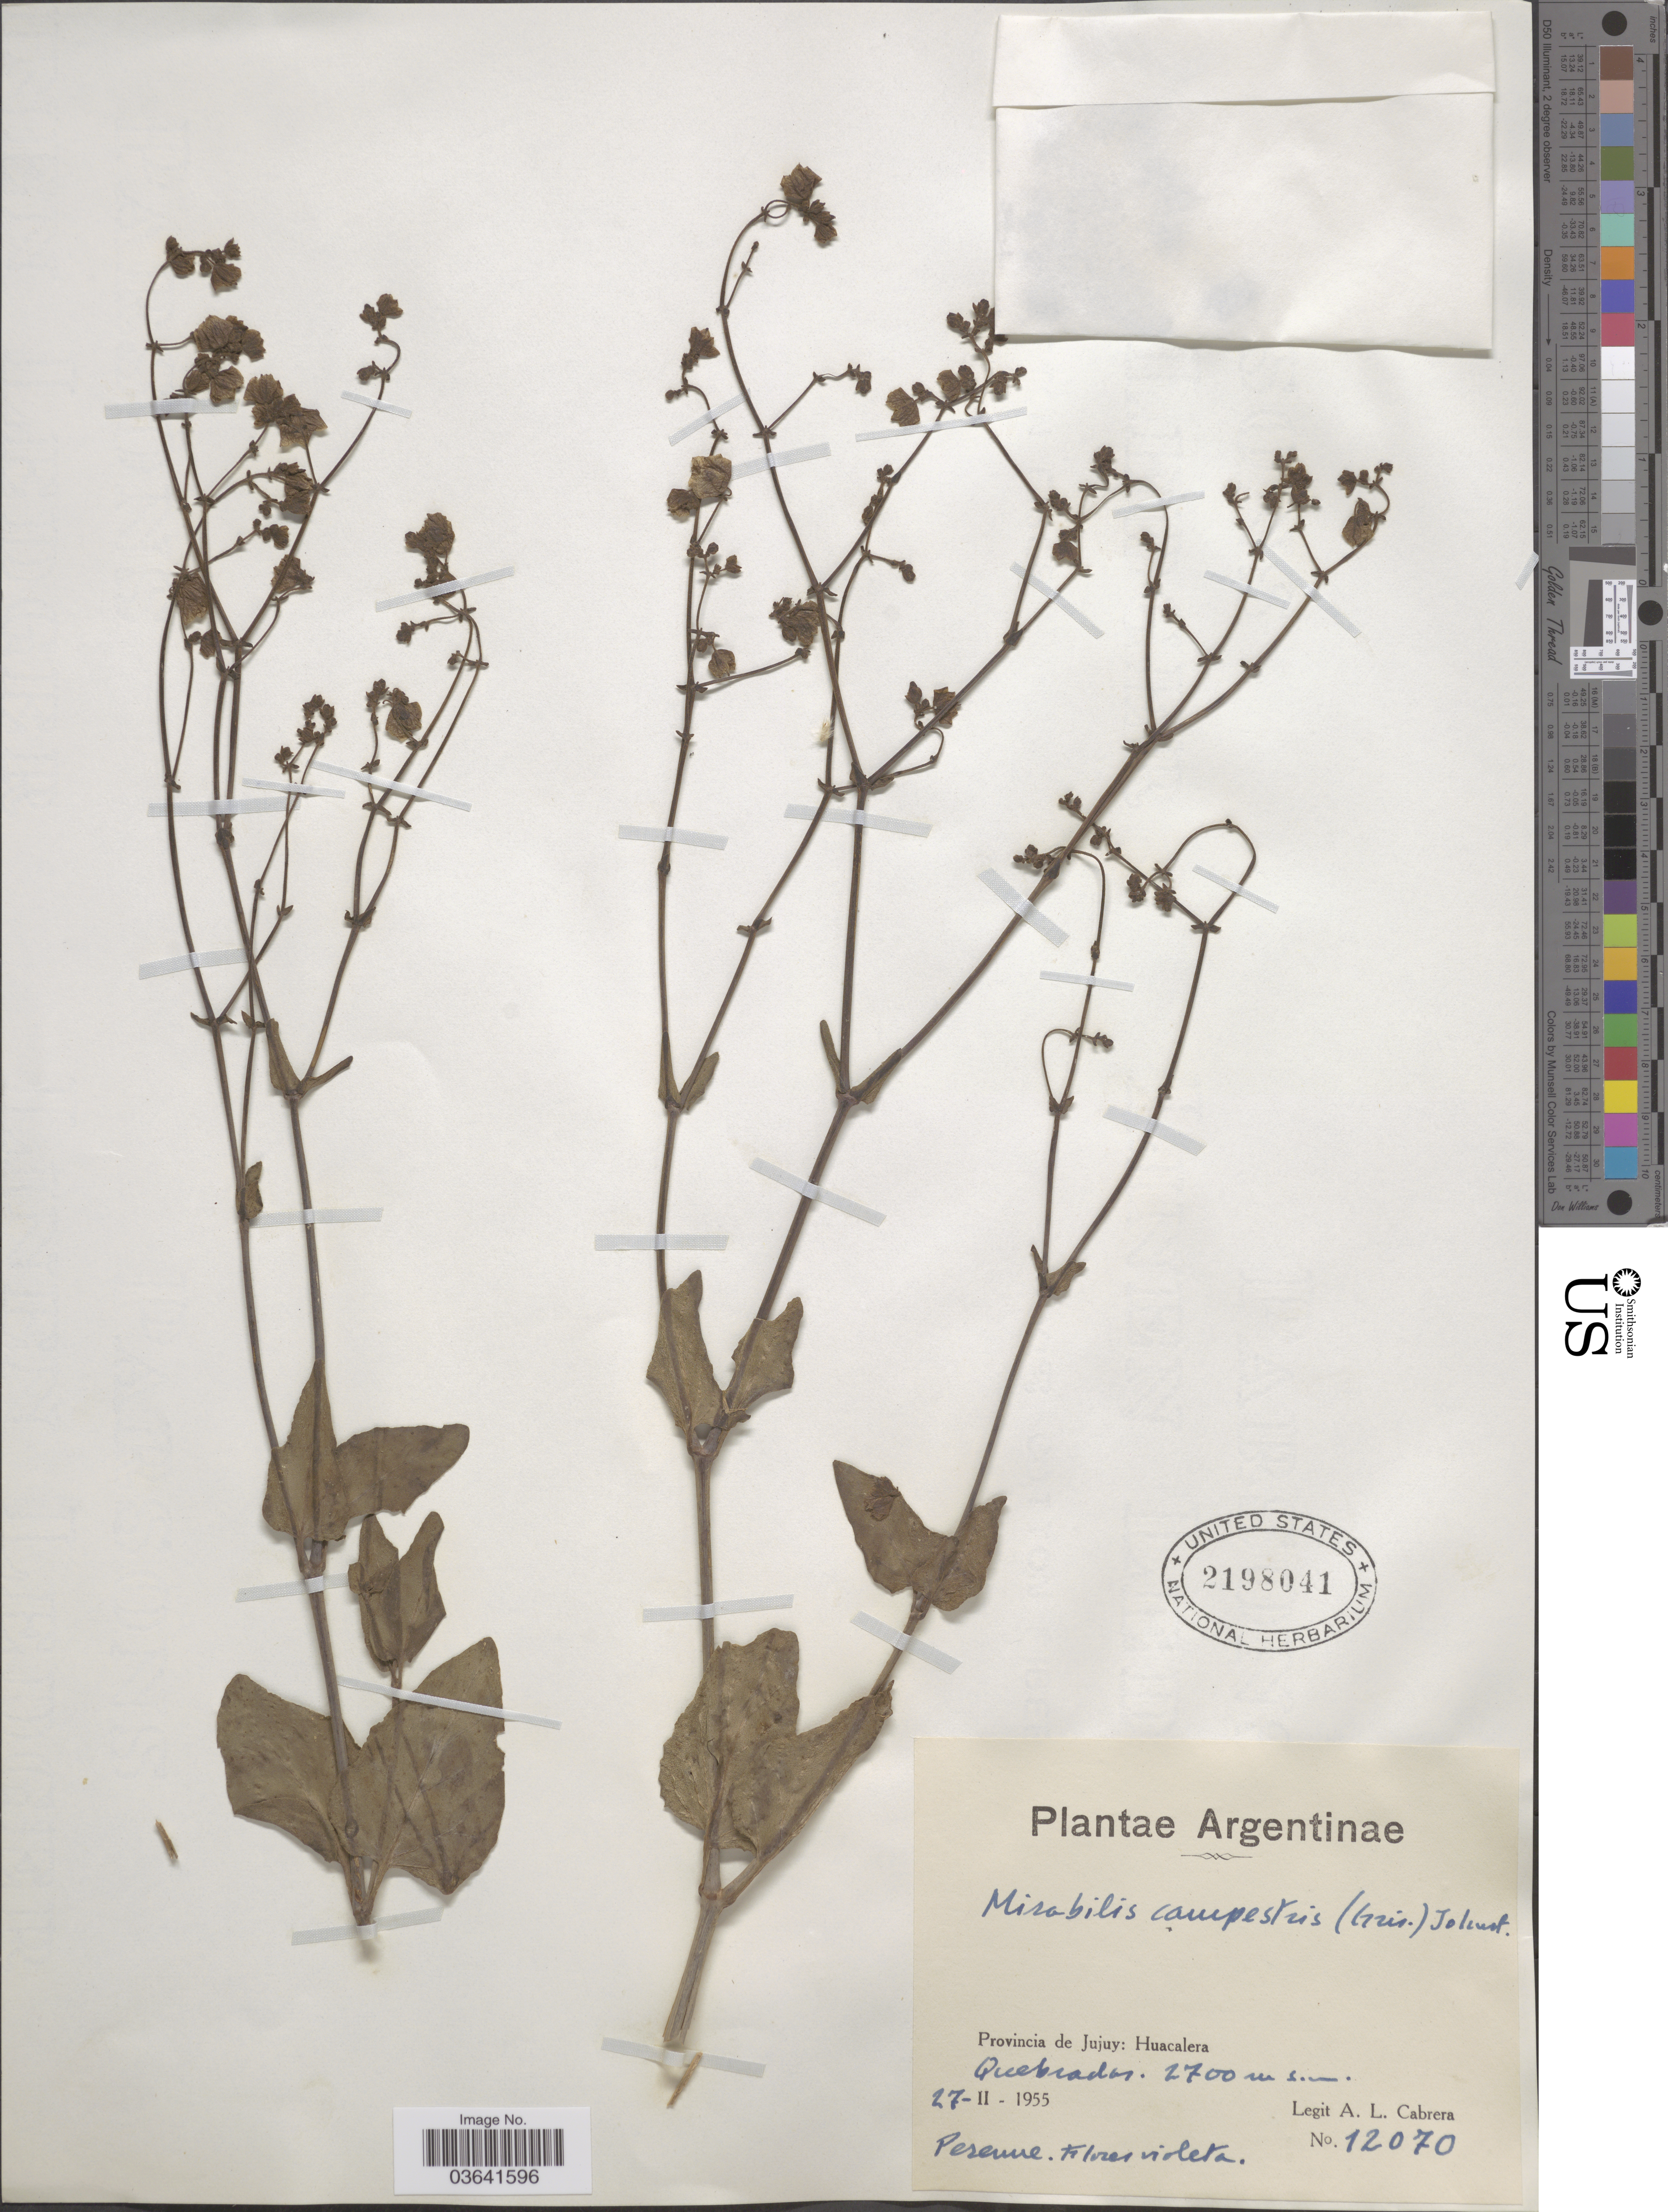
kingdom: Plantae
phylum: Tracheophyta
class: Magnoliopsida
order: Caryophyllales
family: Nyctaginaceae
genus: Mirabilis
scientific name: Mirabilis campestris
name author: (Griseb.) I.M. Johnst.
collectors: A. L. Cabrera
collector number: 12070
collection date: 1955-02-27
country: Argentina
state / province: Jujuy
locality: Huacalera. Quebradas.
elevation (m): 2700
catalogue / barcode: US 2198041